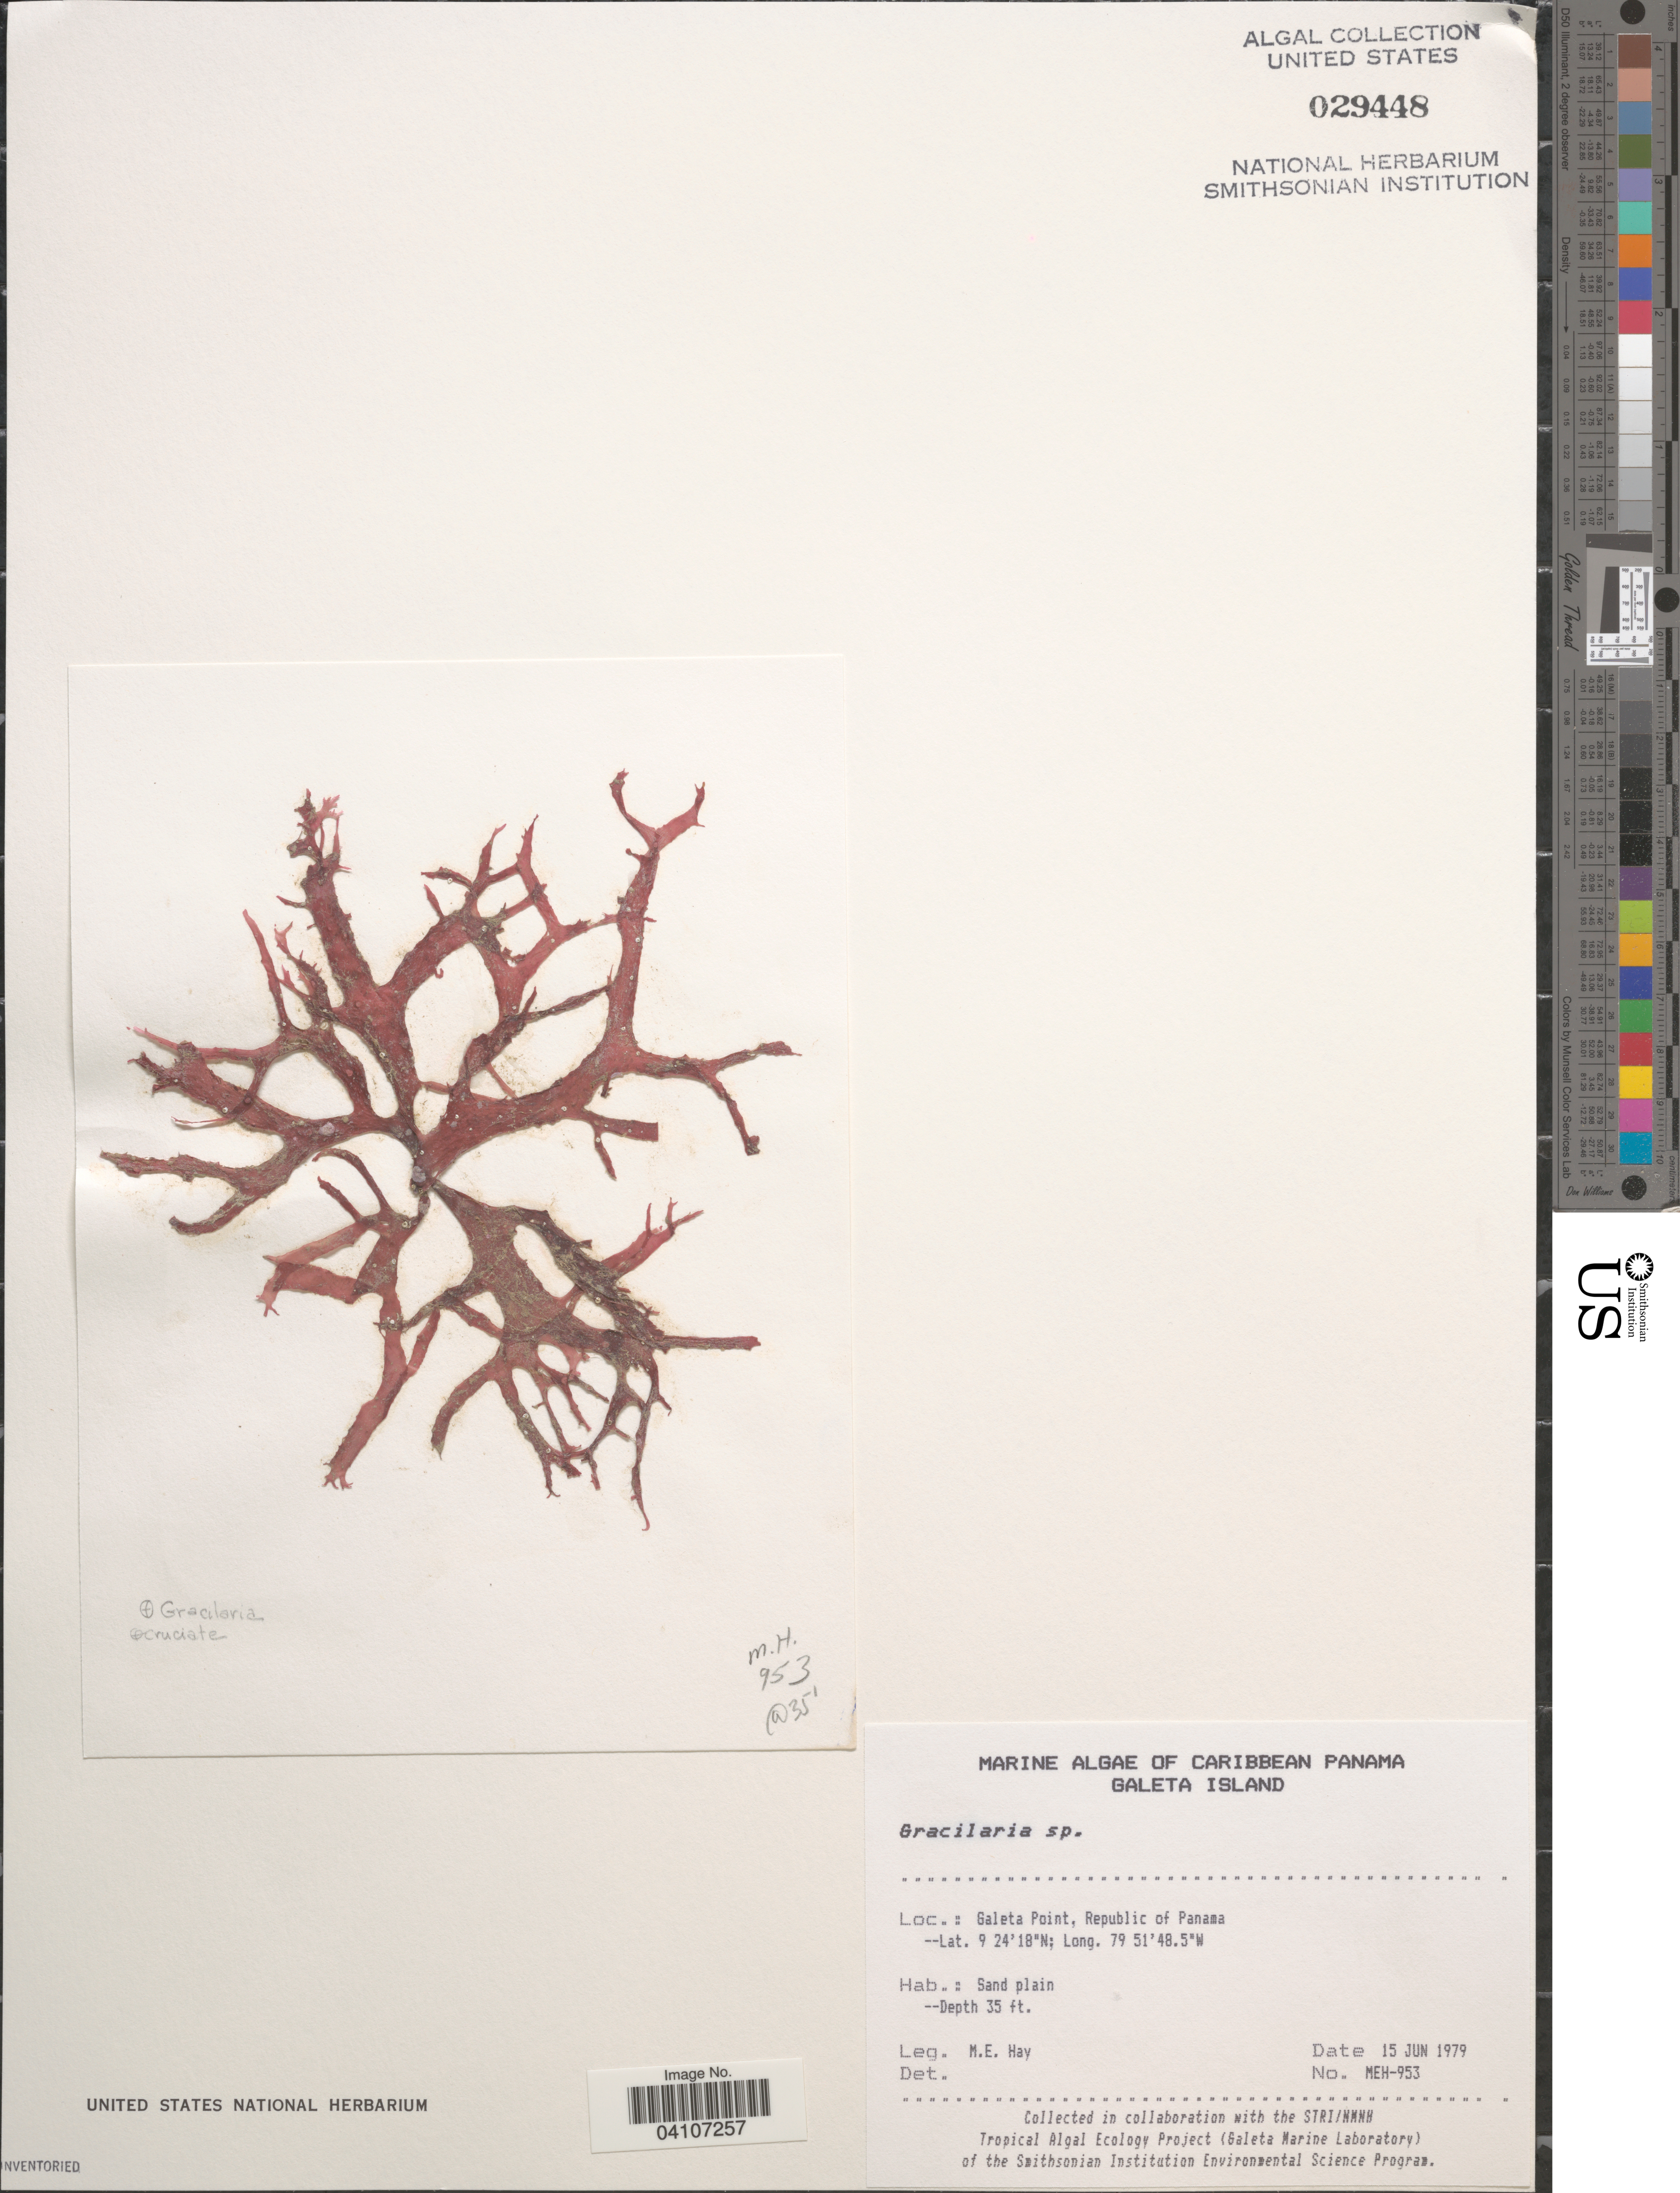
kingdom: Plantae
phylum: Rhodophyta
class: Florideophyceae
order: Gracilariales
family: Gracilariaceae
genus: Gracilaria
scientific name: Gracilaria sp.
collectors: M. E. Hay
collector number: MEH-953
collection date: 1979-06-15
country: Panama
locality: Caribbean Panama. Galeta Island. Galeta Point, Republic of Panama.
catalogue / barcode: US 29448